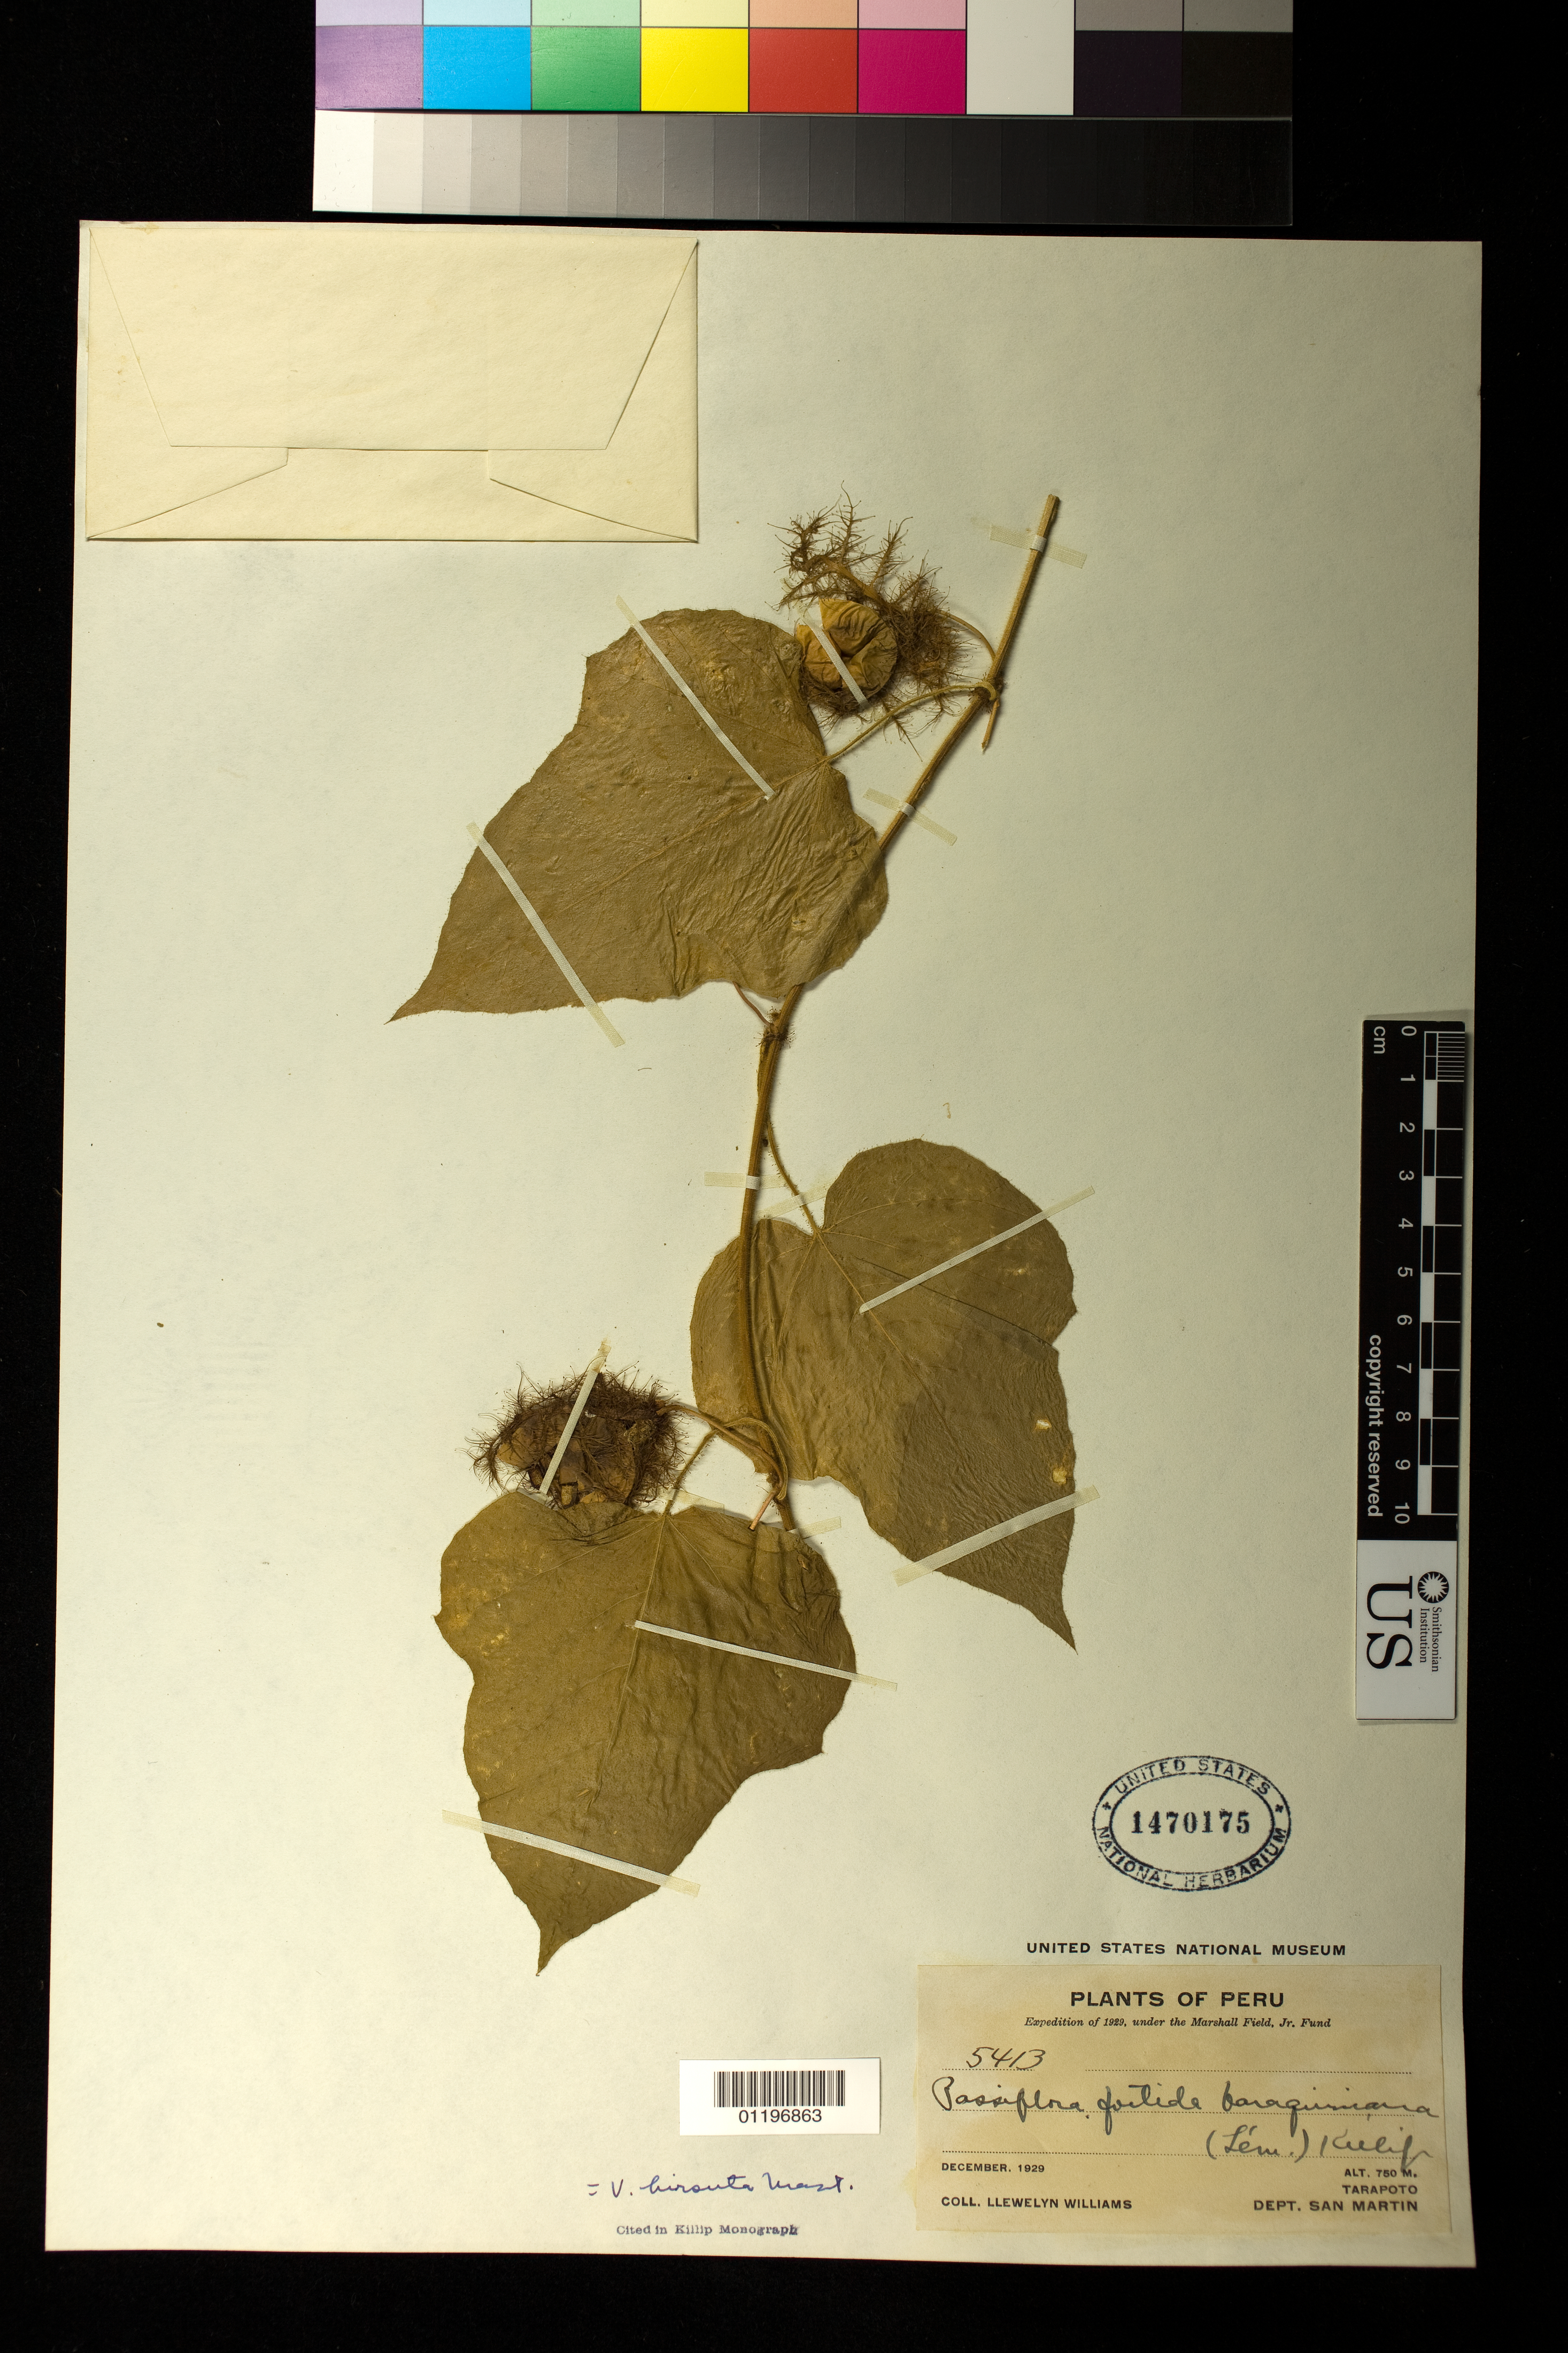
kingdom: Plantae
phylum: Tracheophyta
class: Magnoliopsida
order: Malpighiales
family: Passifloraceae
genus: Passiflora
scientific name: Passiflora foetida var. hirsuta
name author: (L.) Mast.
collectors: Ll. Williams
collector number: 5413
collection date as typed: Dec 1929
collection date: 1929-12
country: Peru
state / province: San Martín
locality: Tarapoto.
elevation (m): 750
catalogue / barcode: US 1470175